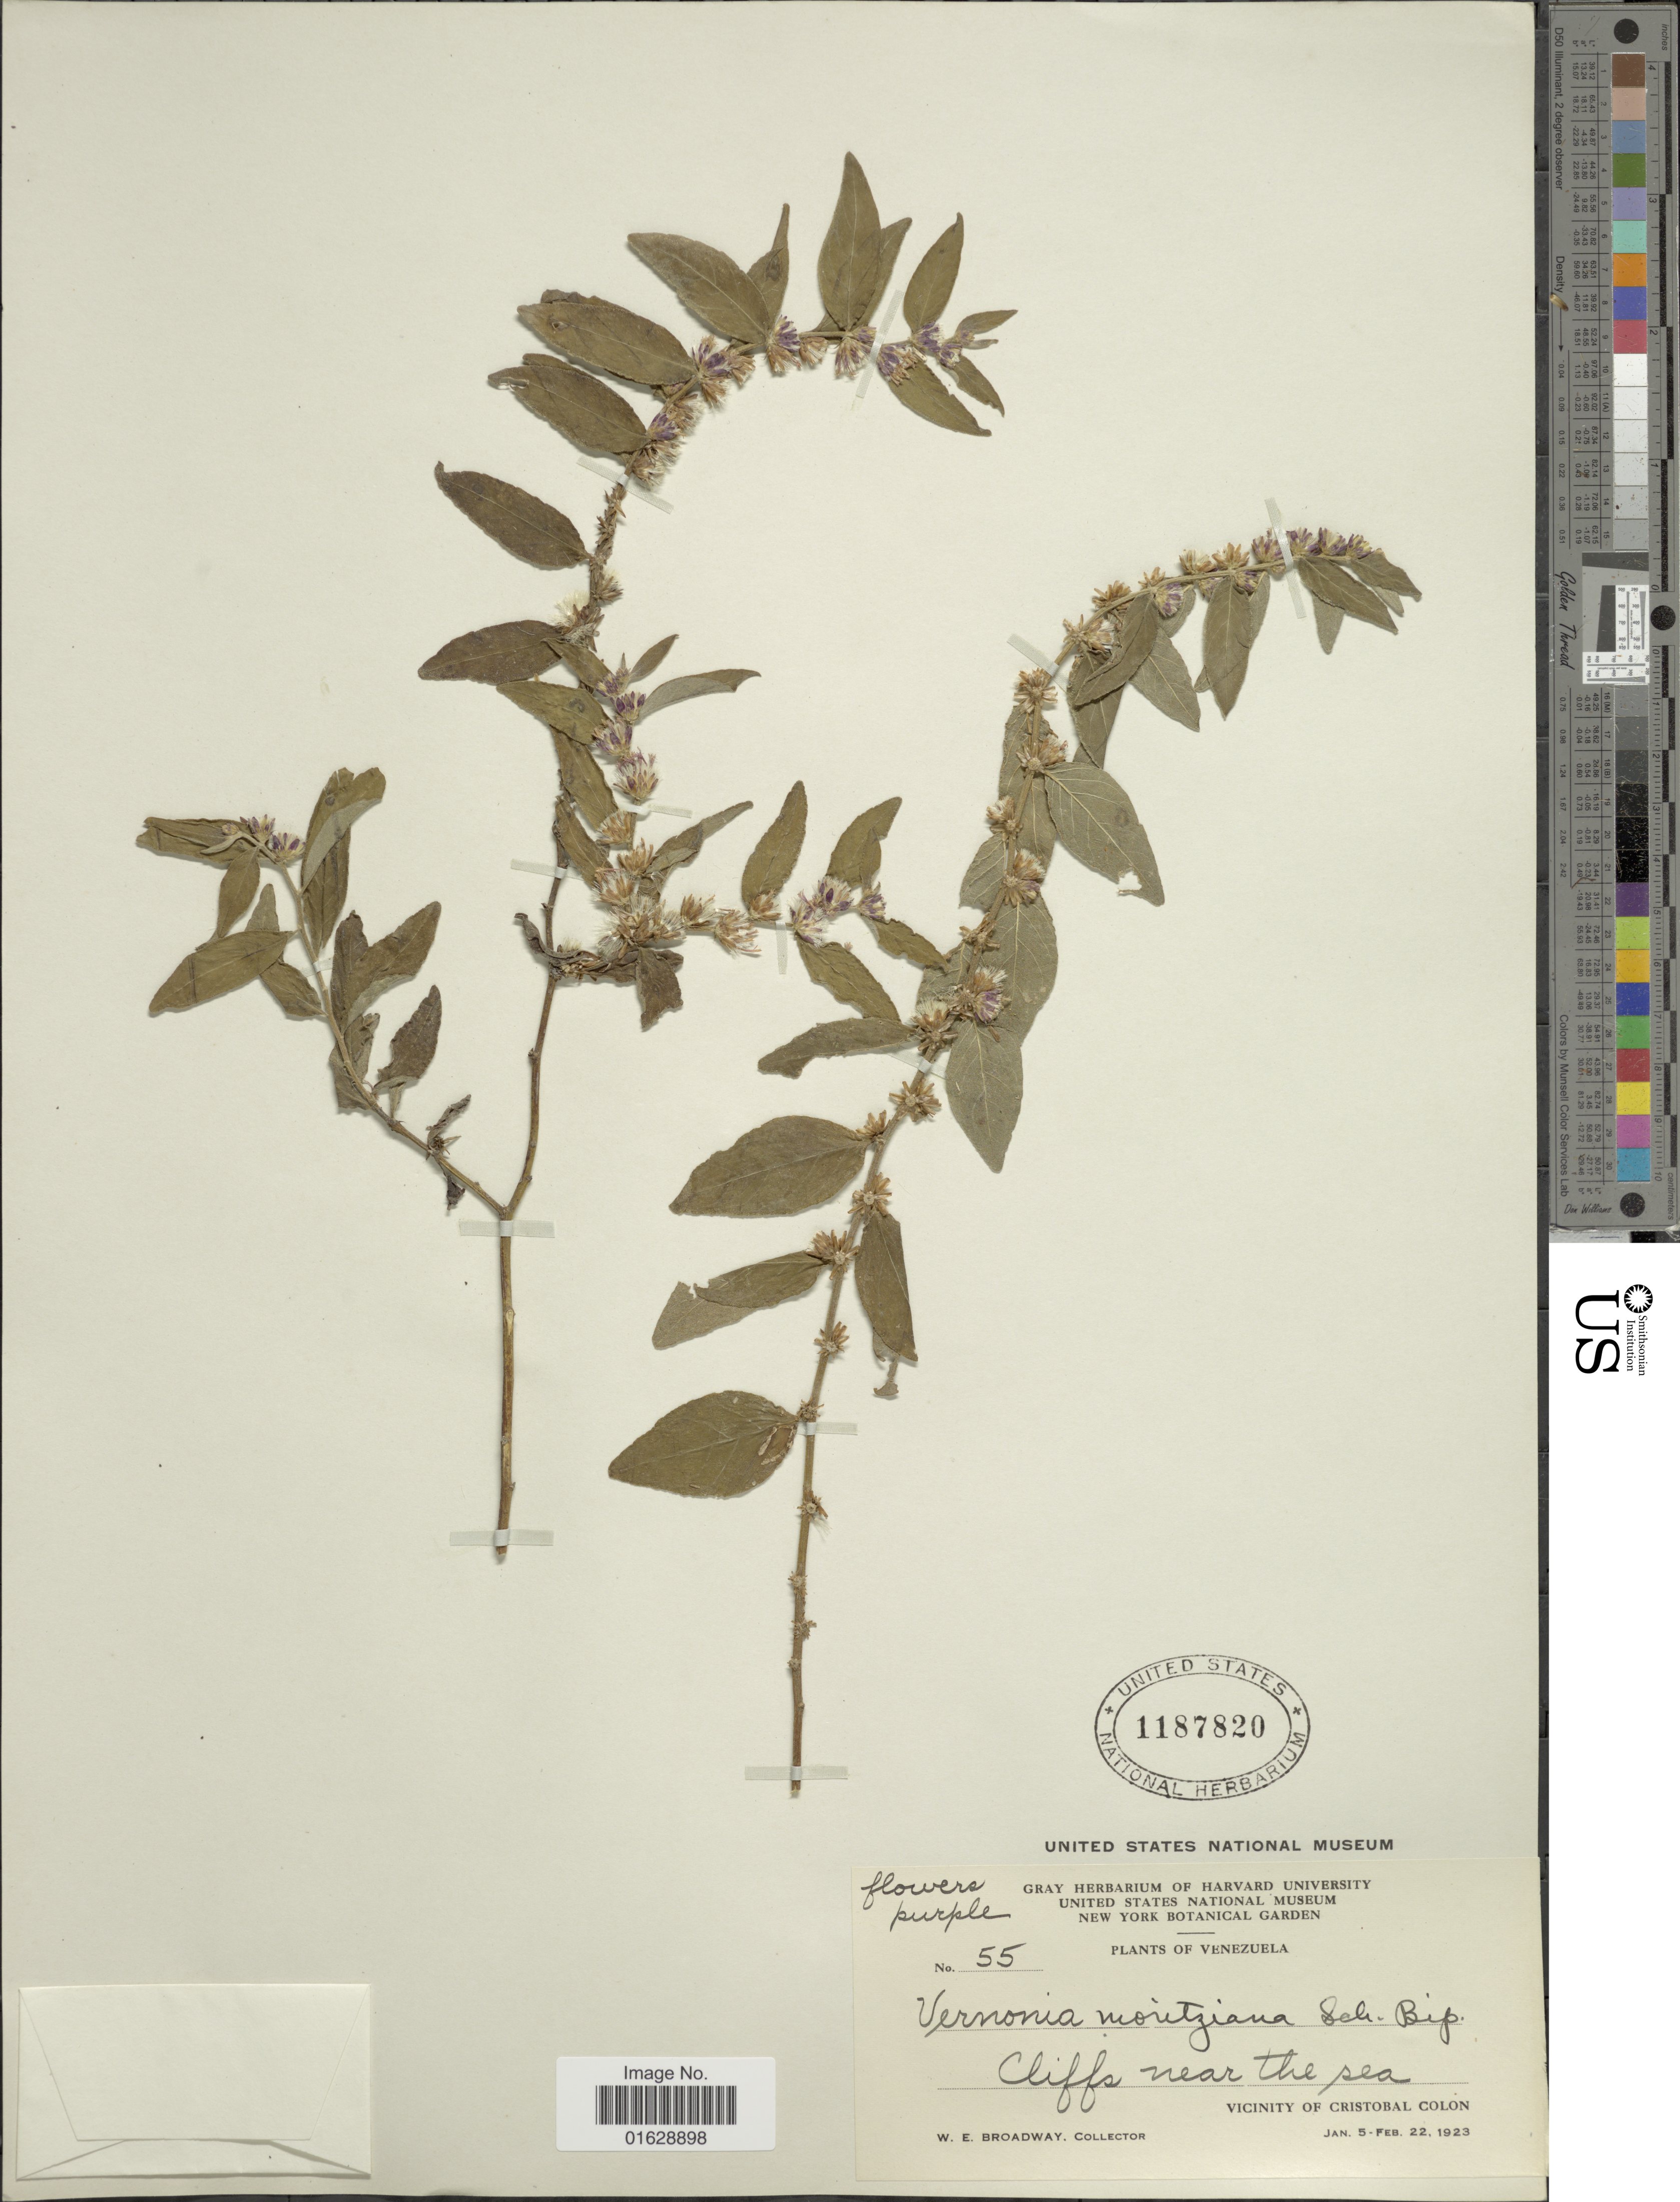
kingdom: Plantae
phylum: Tracheophyta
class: Magnoliopsida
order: Asterales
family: Asteraceae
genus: Lepidaploa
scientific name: Lepidaploa gracilis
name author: (Kunth) H. Rob.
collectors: W. E. Broadway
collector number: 55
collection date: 1923-01-05/1923-02-22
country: Venezuela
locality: Cliffs near the sea. Vicinity of Cristobal Colon.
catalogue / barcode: US 1187820